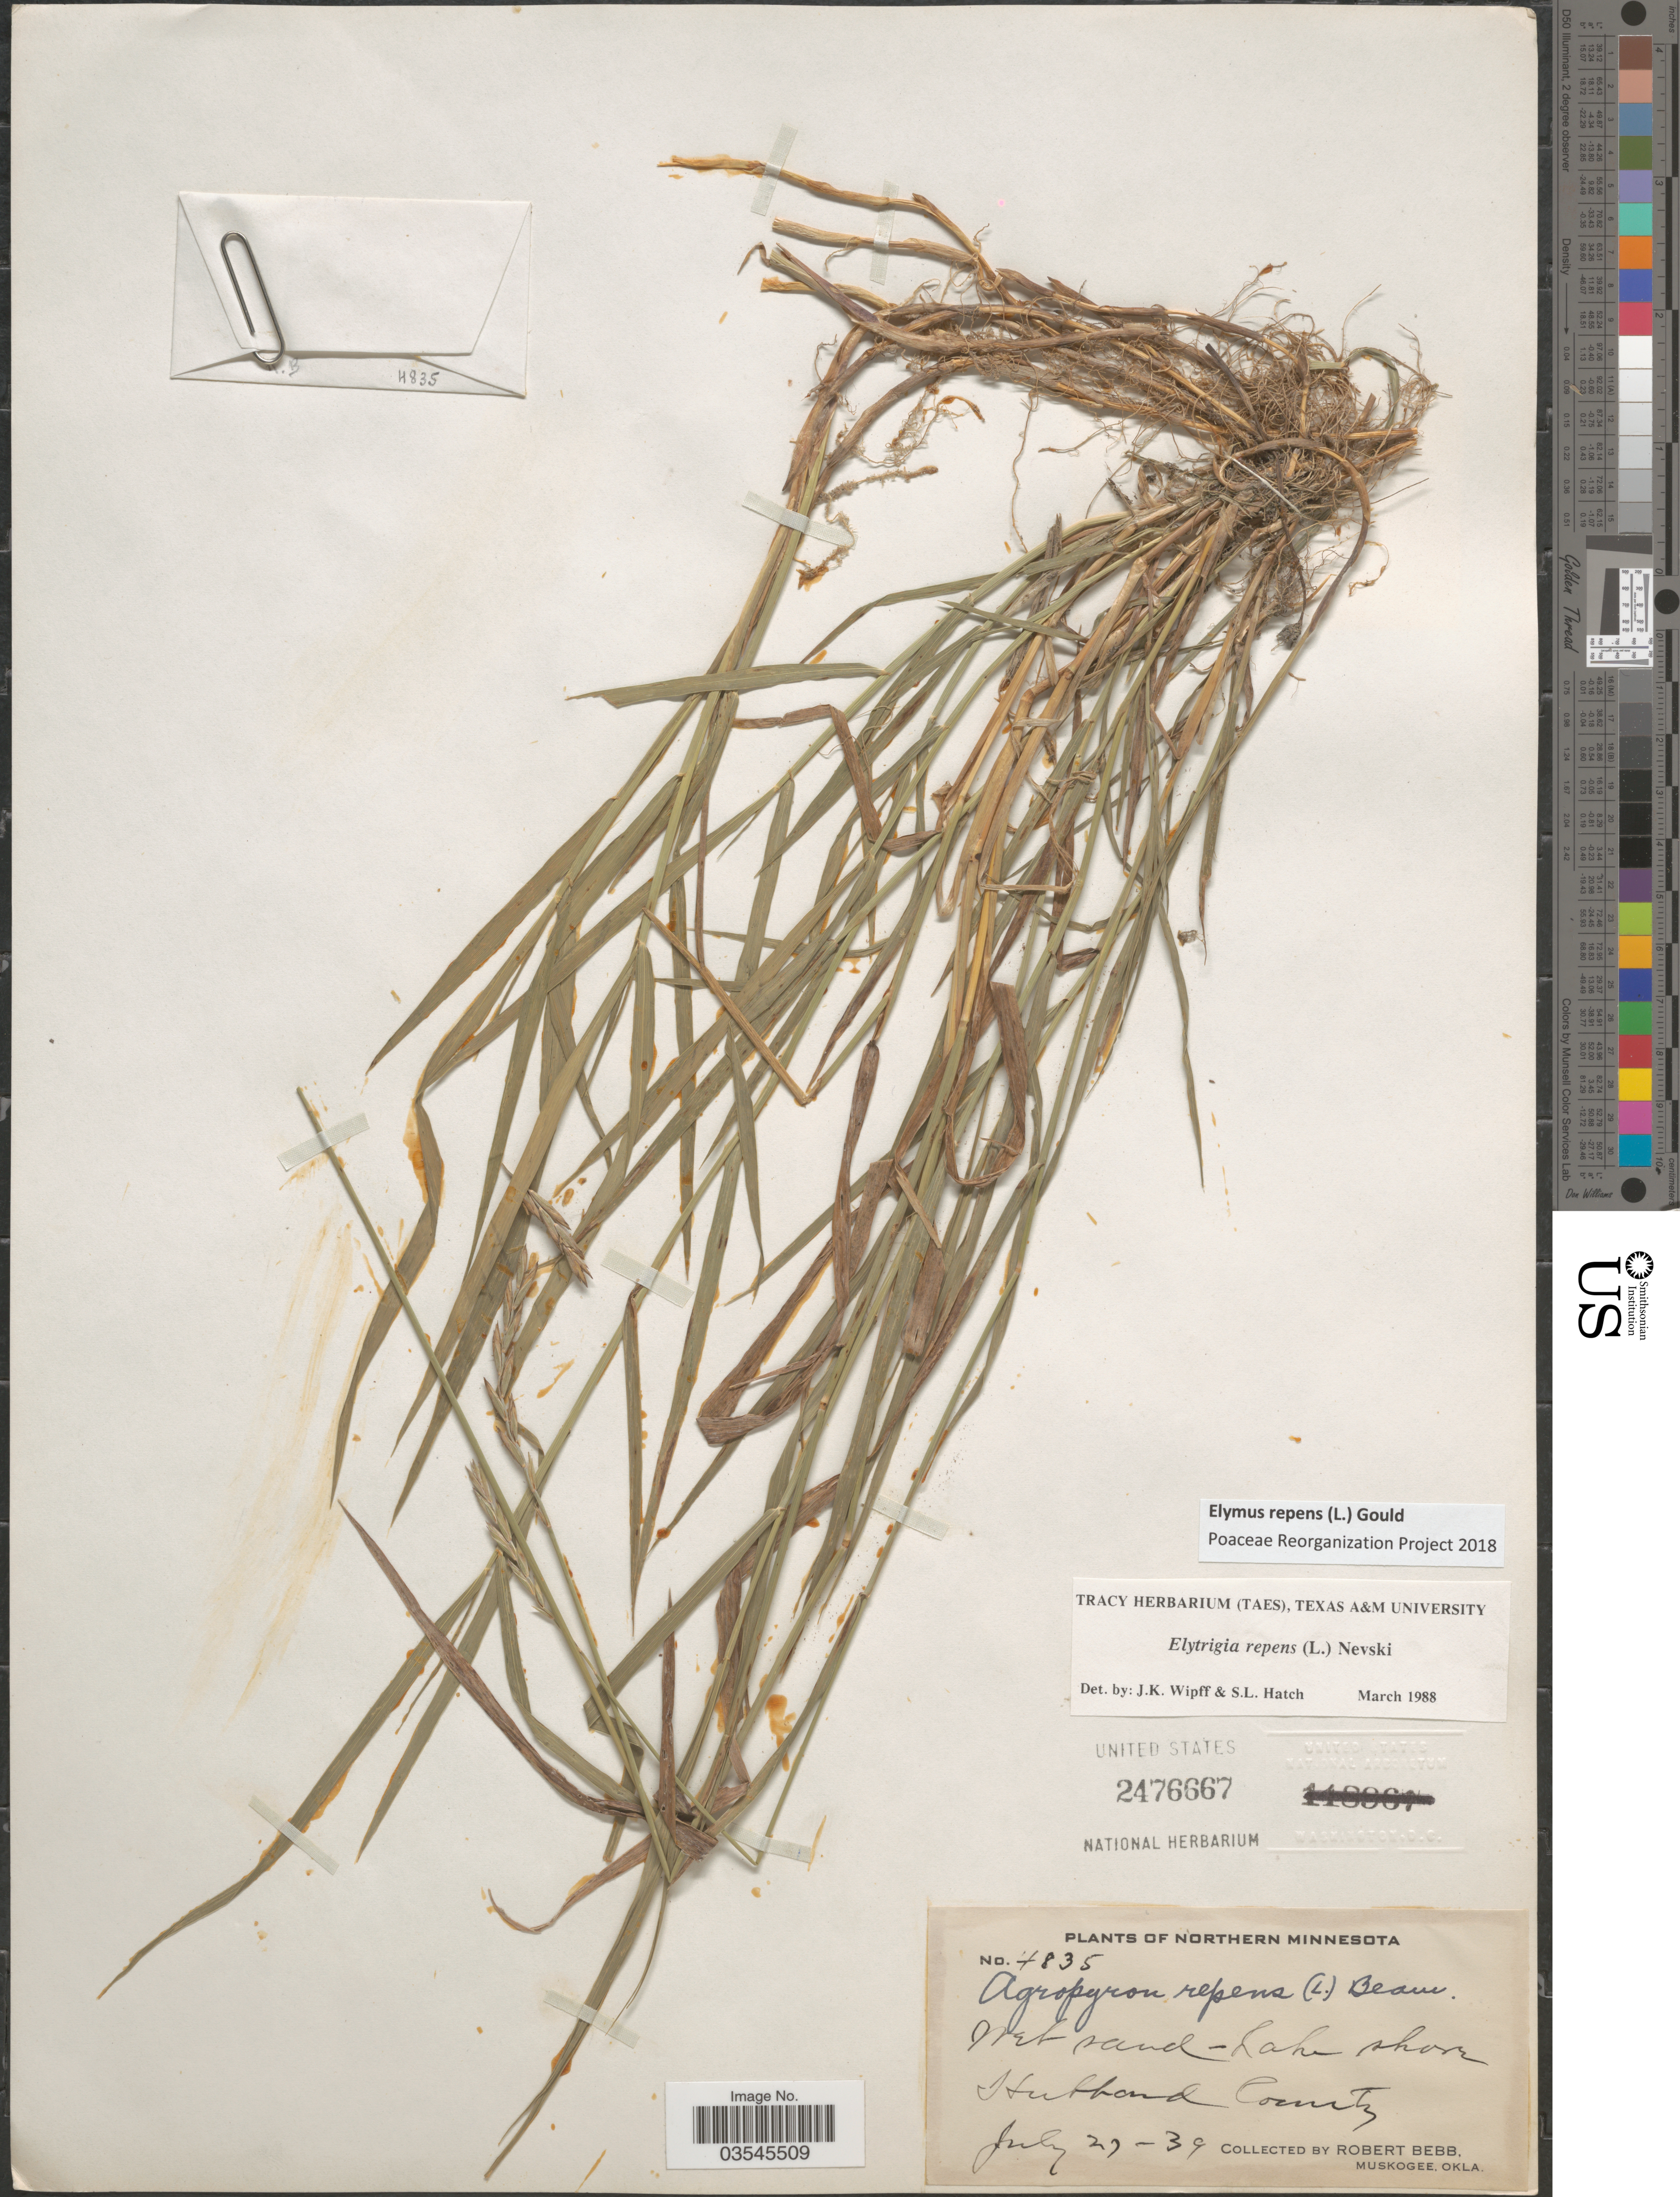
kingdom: Plantae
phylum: Tracheophyta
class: Liliopsida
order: Poales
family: Poaceae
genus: Elymus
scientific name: Elymus repens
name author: (L.) Gould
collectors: R. Bebb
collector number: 4835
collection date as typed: Transcribed d/m/y: 27/7/39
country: United States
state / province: Minnesota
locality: Northern Minnesota. Wet sand-Lake shore. Hubbard County.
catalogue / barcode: US 2476667